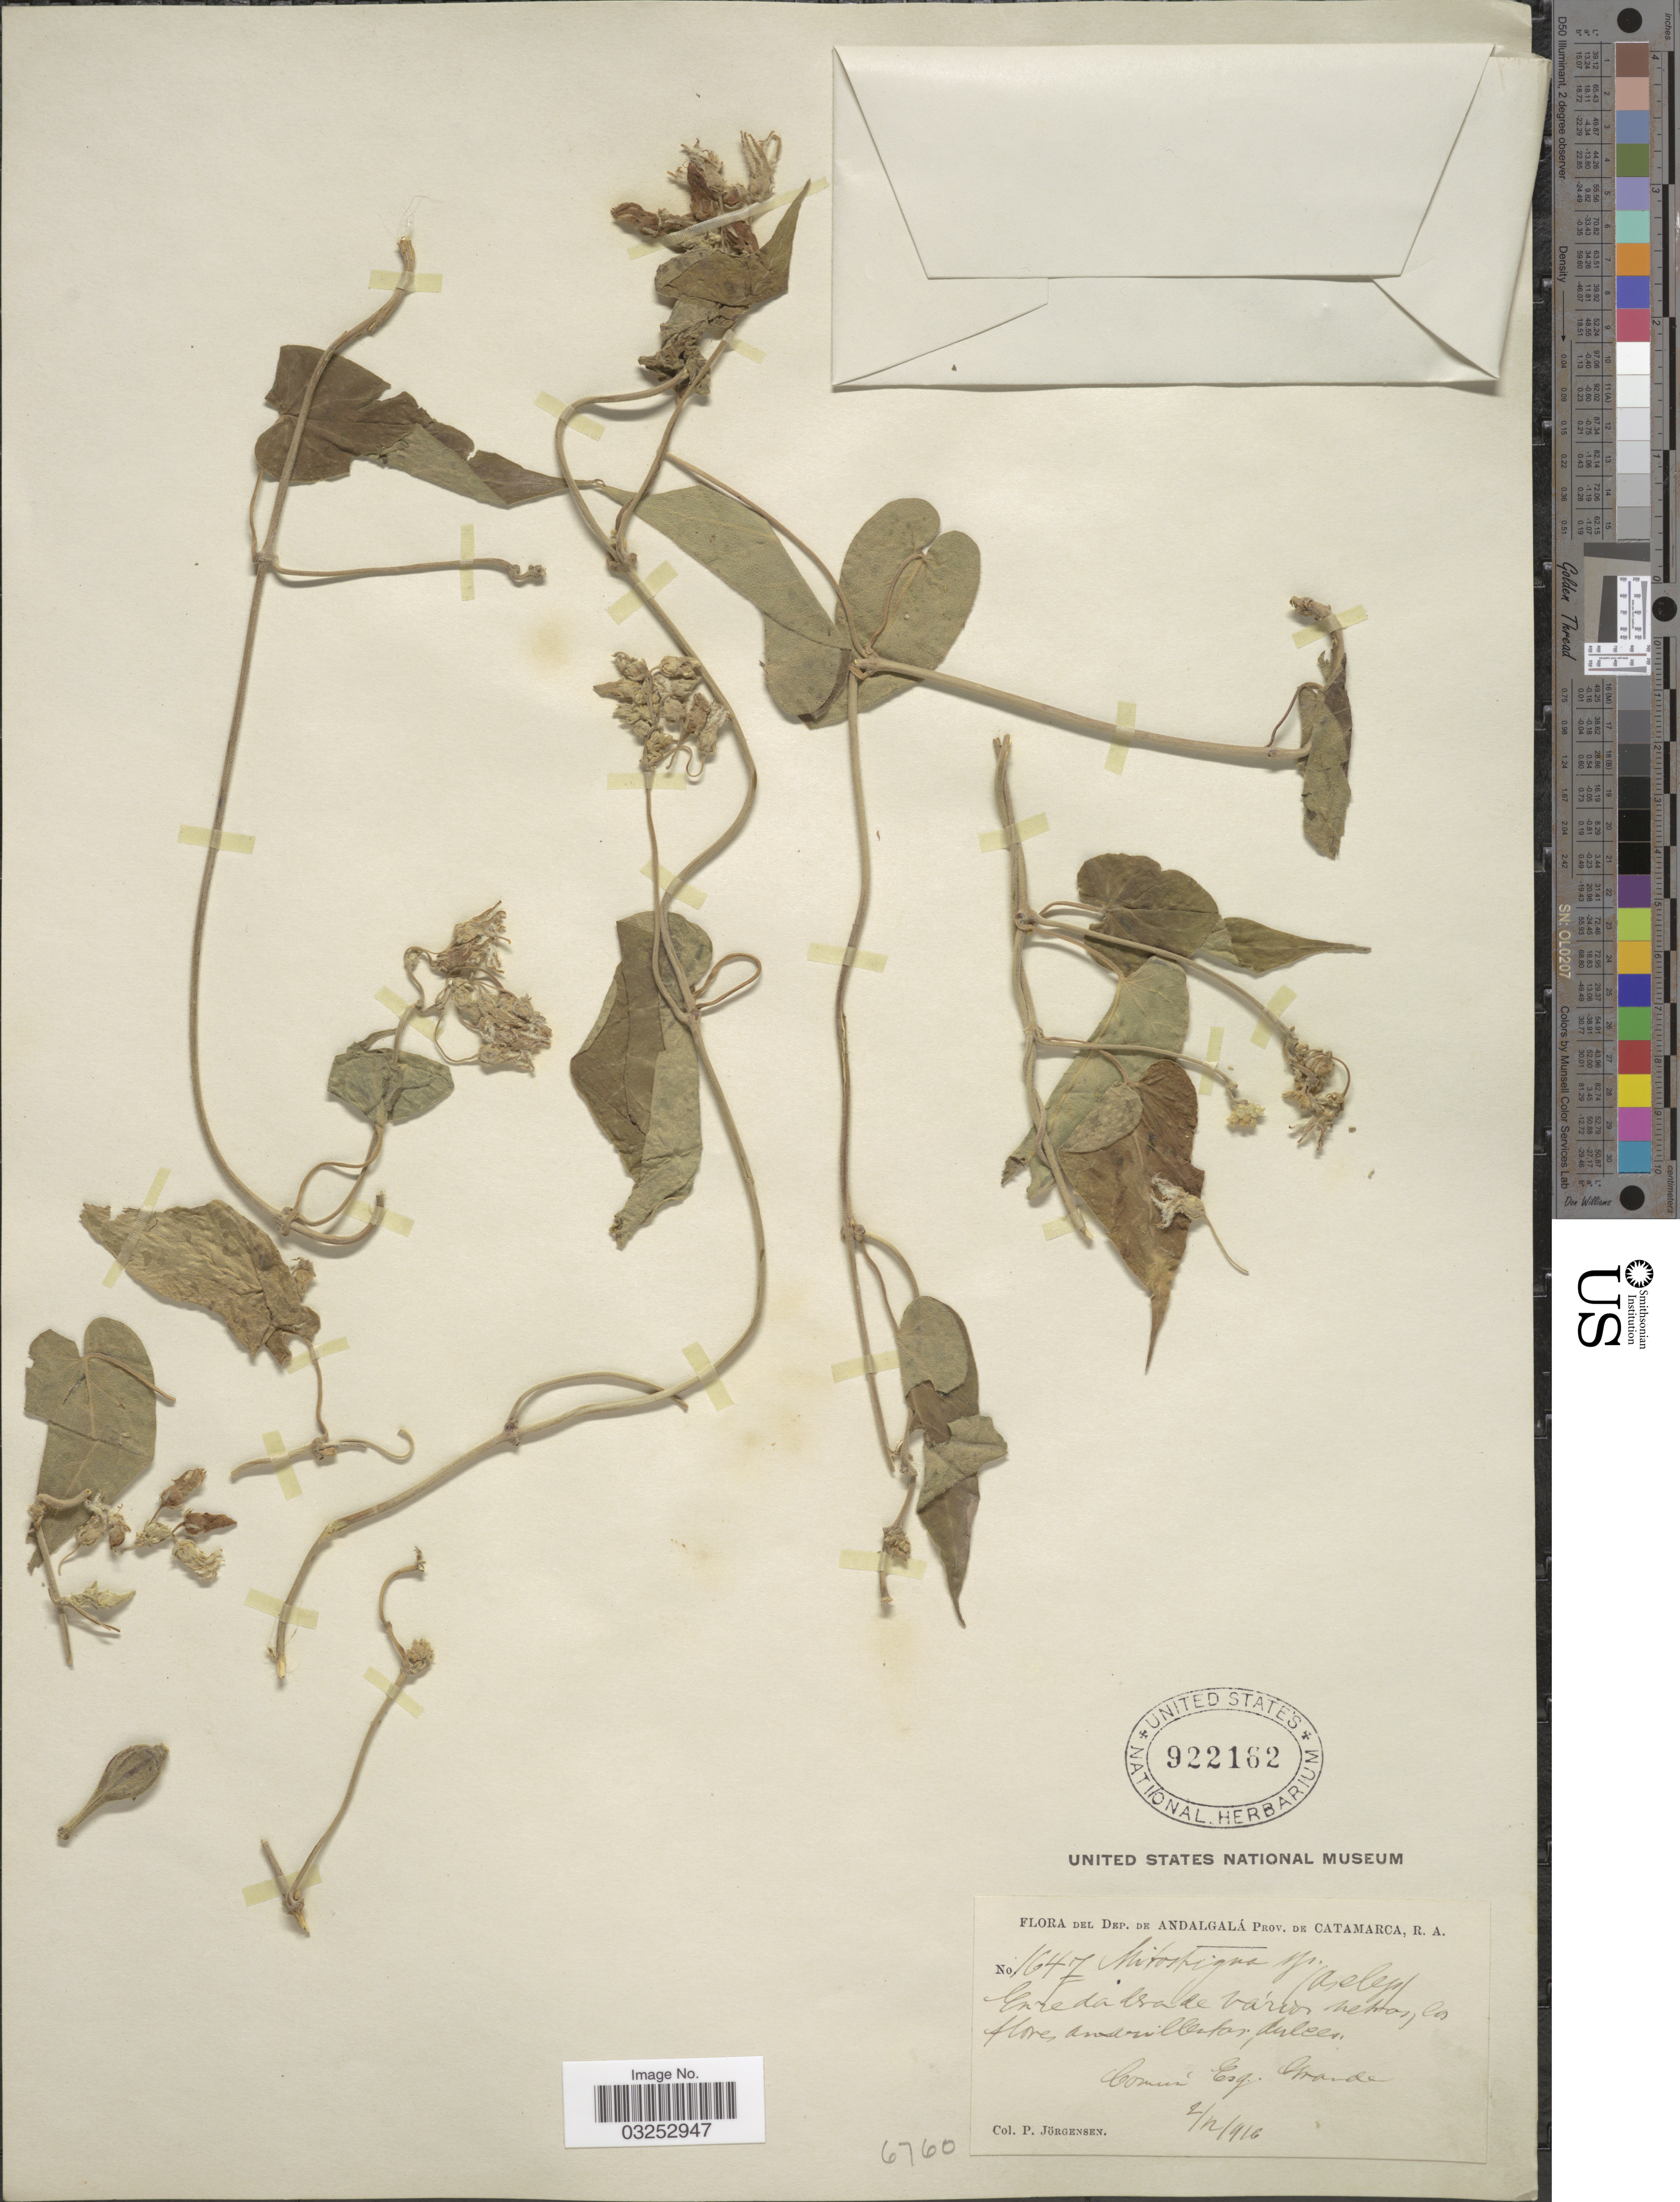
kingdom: Plantae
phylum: Tracheophyta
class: Magnoliopsida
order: Gentianales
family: Apocynaceae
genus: Mitostigma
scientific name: Mitostigma sp.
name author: Trautv.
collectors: P. Jörgensen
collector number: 1647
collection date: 1916-12-02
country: Argentina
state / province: Catamarca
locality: Dep. de Andalgalá, Prov. de Catamarca, R.A. Común Esq. Grande.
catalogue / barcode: US 922162